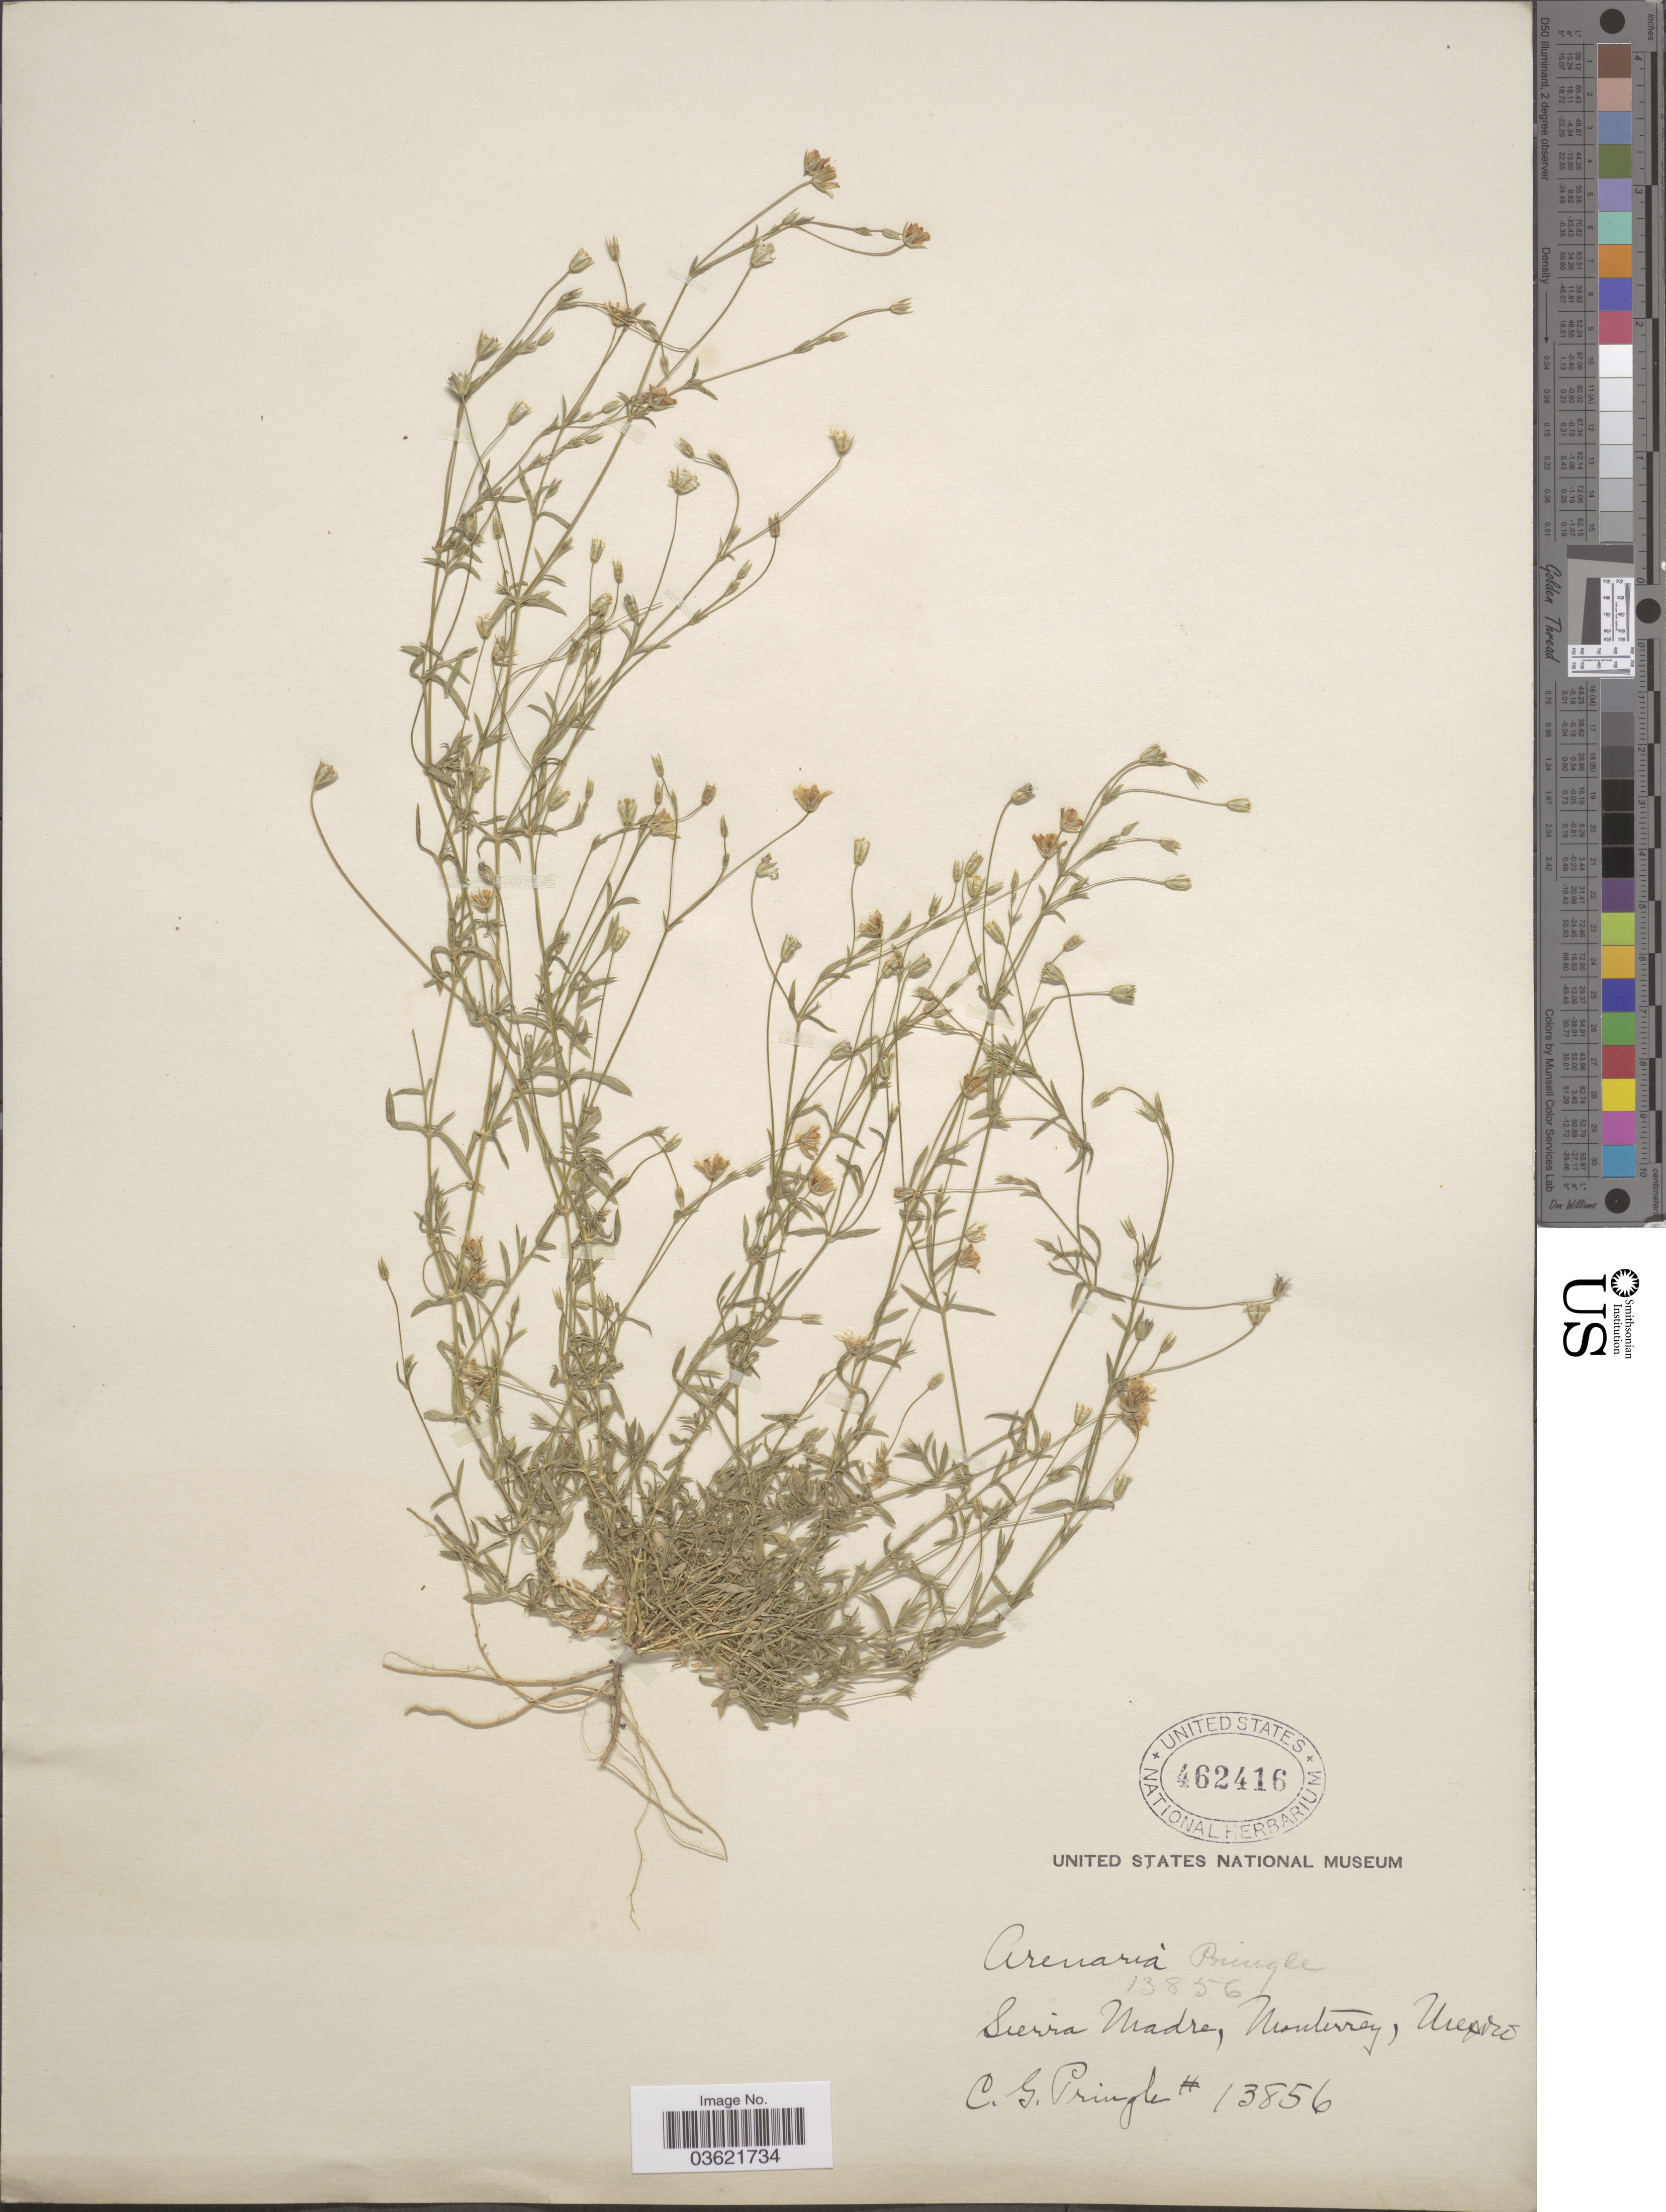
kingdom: Plantae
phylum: Tracheophyta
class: Magnoliopsida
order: Caryophyllales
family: Caryophyllaceae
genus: Arenaria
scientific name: Arenaria sp.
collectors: C. G. Pringle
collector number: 13856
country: Mexico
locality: Sierra Madre, Monterrey.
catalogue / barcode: US 462416